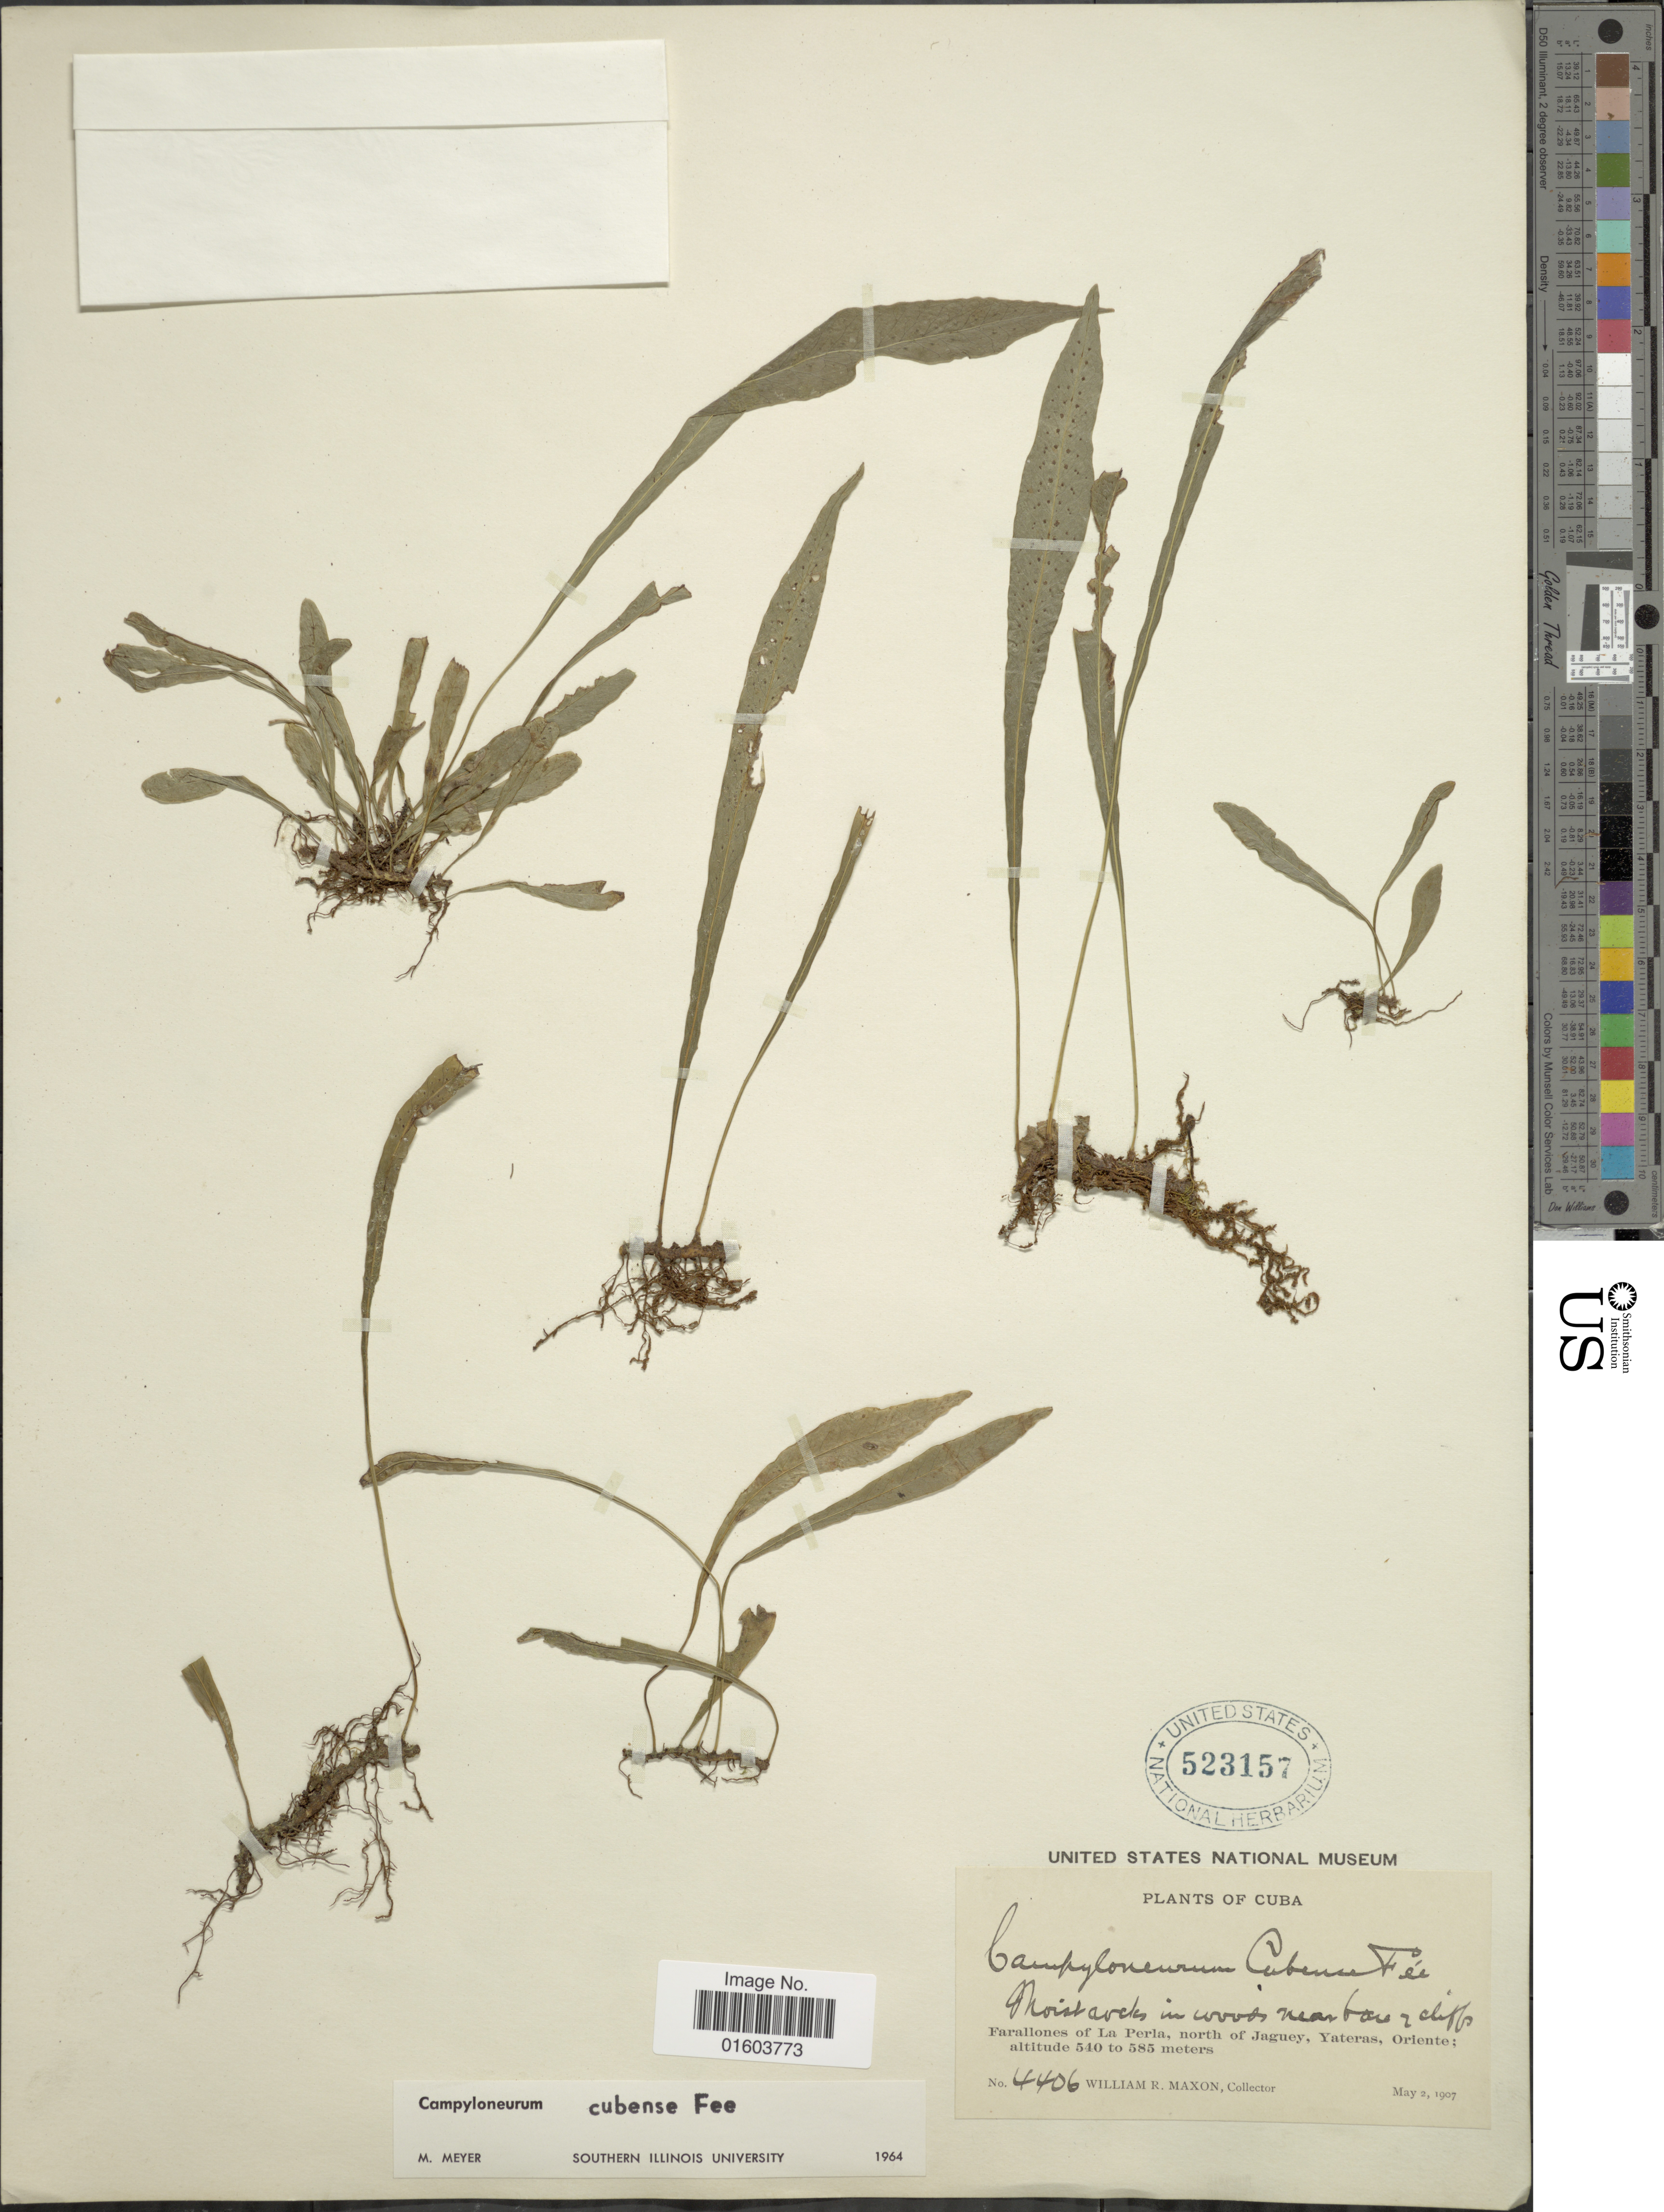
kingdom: Plantae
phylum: Tracheophyta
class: Polypodiopsida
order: Polypodiales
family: Polypodiaceae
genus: Campyloneurum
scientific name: Campyloneurum vexatum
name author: Ching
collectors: W. R. Maxon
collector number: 4406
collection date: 1907-05-02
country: Cuba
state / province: Oriente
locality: Cuba, Farallones of La Perla, north of Jaguey, Yateras, Oriente.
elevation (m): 540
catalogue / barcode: US 523157